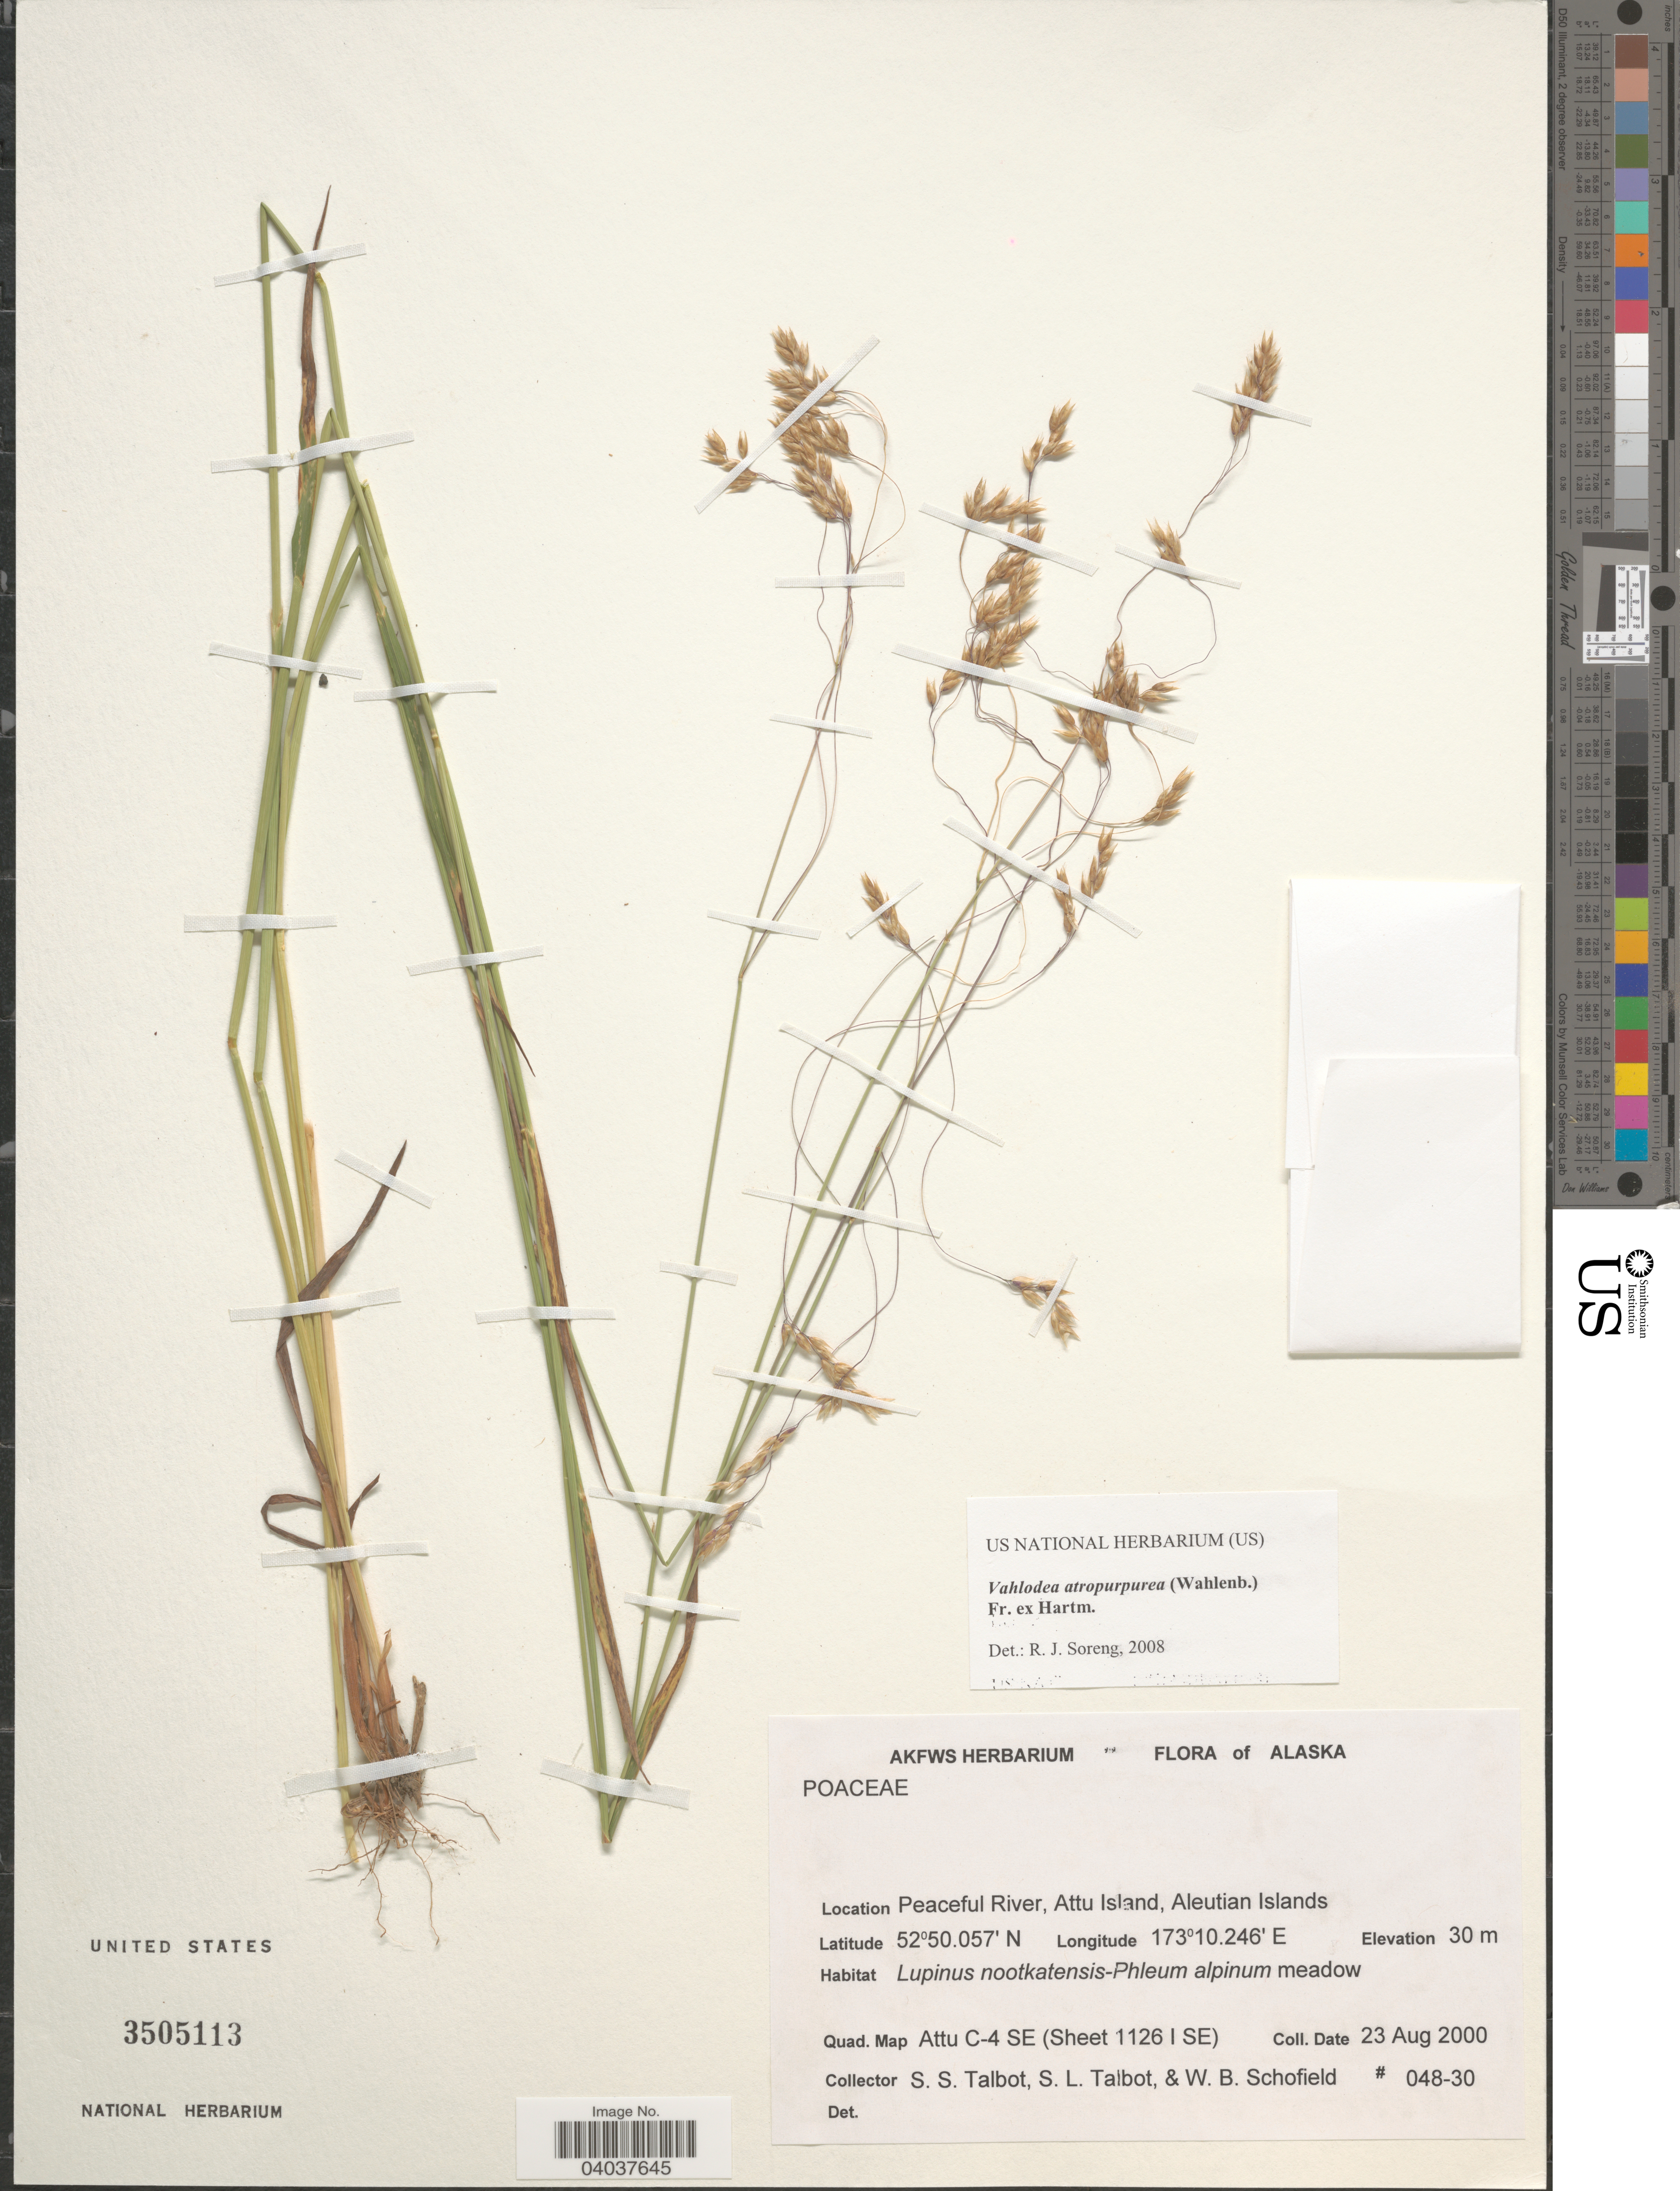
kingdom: Plantae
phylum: Tracheophyta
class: Liliopsida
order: Poales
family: Poaceae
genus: Vahlodea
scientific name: Vahlodea atropurpurea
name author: (Wahlenb.) Fr. ex Hartm.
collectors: S. S. Talbot, S. Talbot & W. Schofield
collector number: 048-30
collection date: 2000-08-23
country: United States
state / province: Alaska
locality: Peaceful River, Attu Island, Aleutian Islands. Quad. Map Attu C-4 SE (Sheet 1126 I SE).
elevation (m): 30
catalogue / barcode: US 3505113